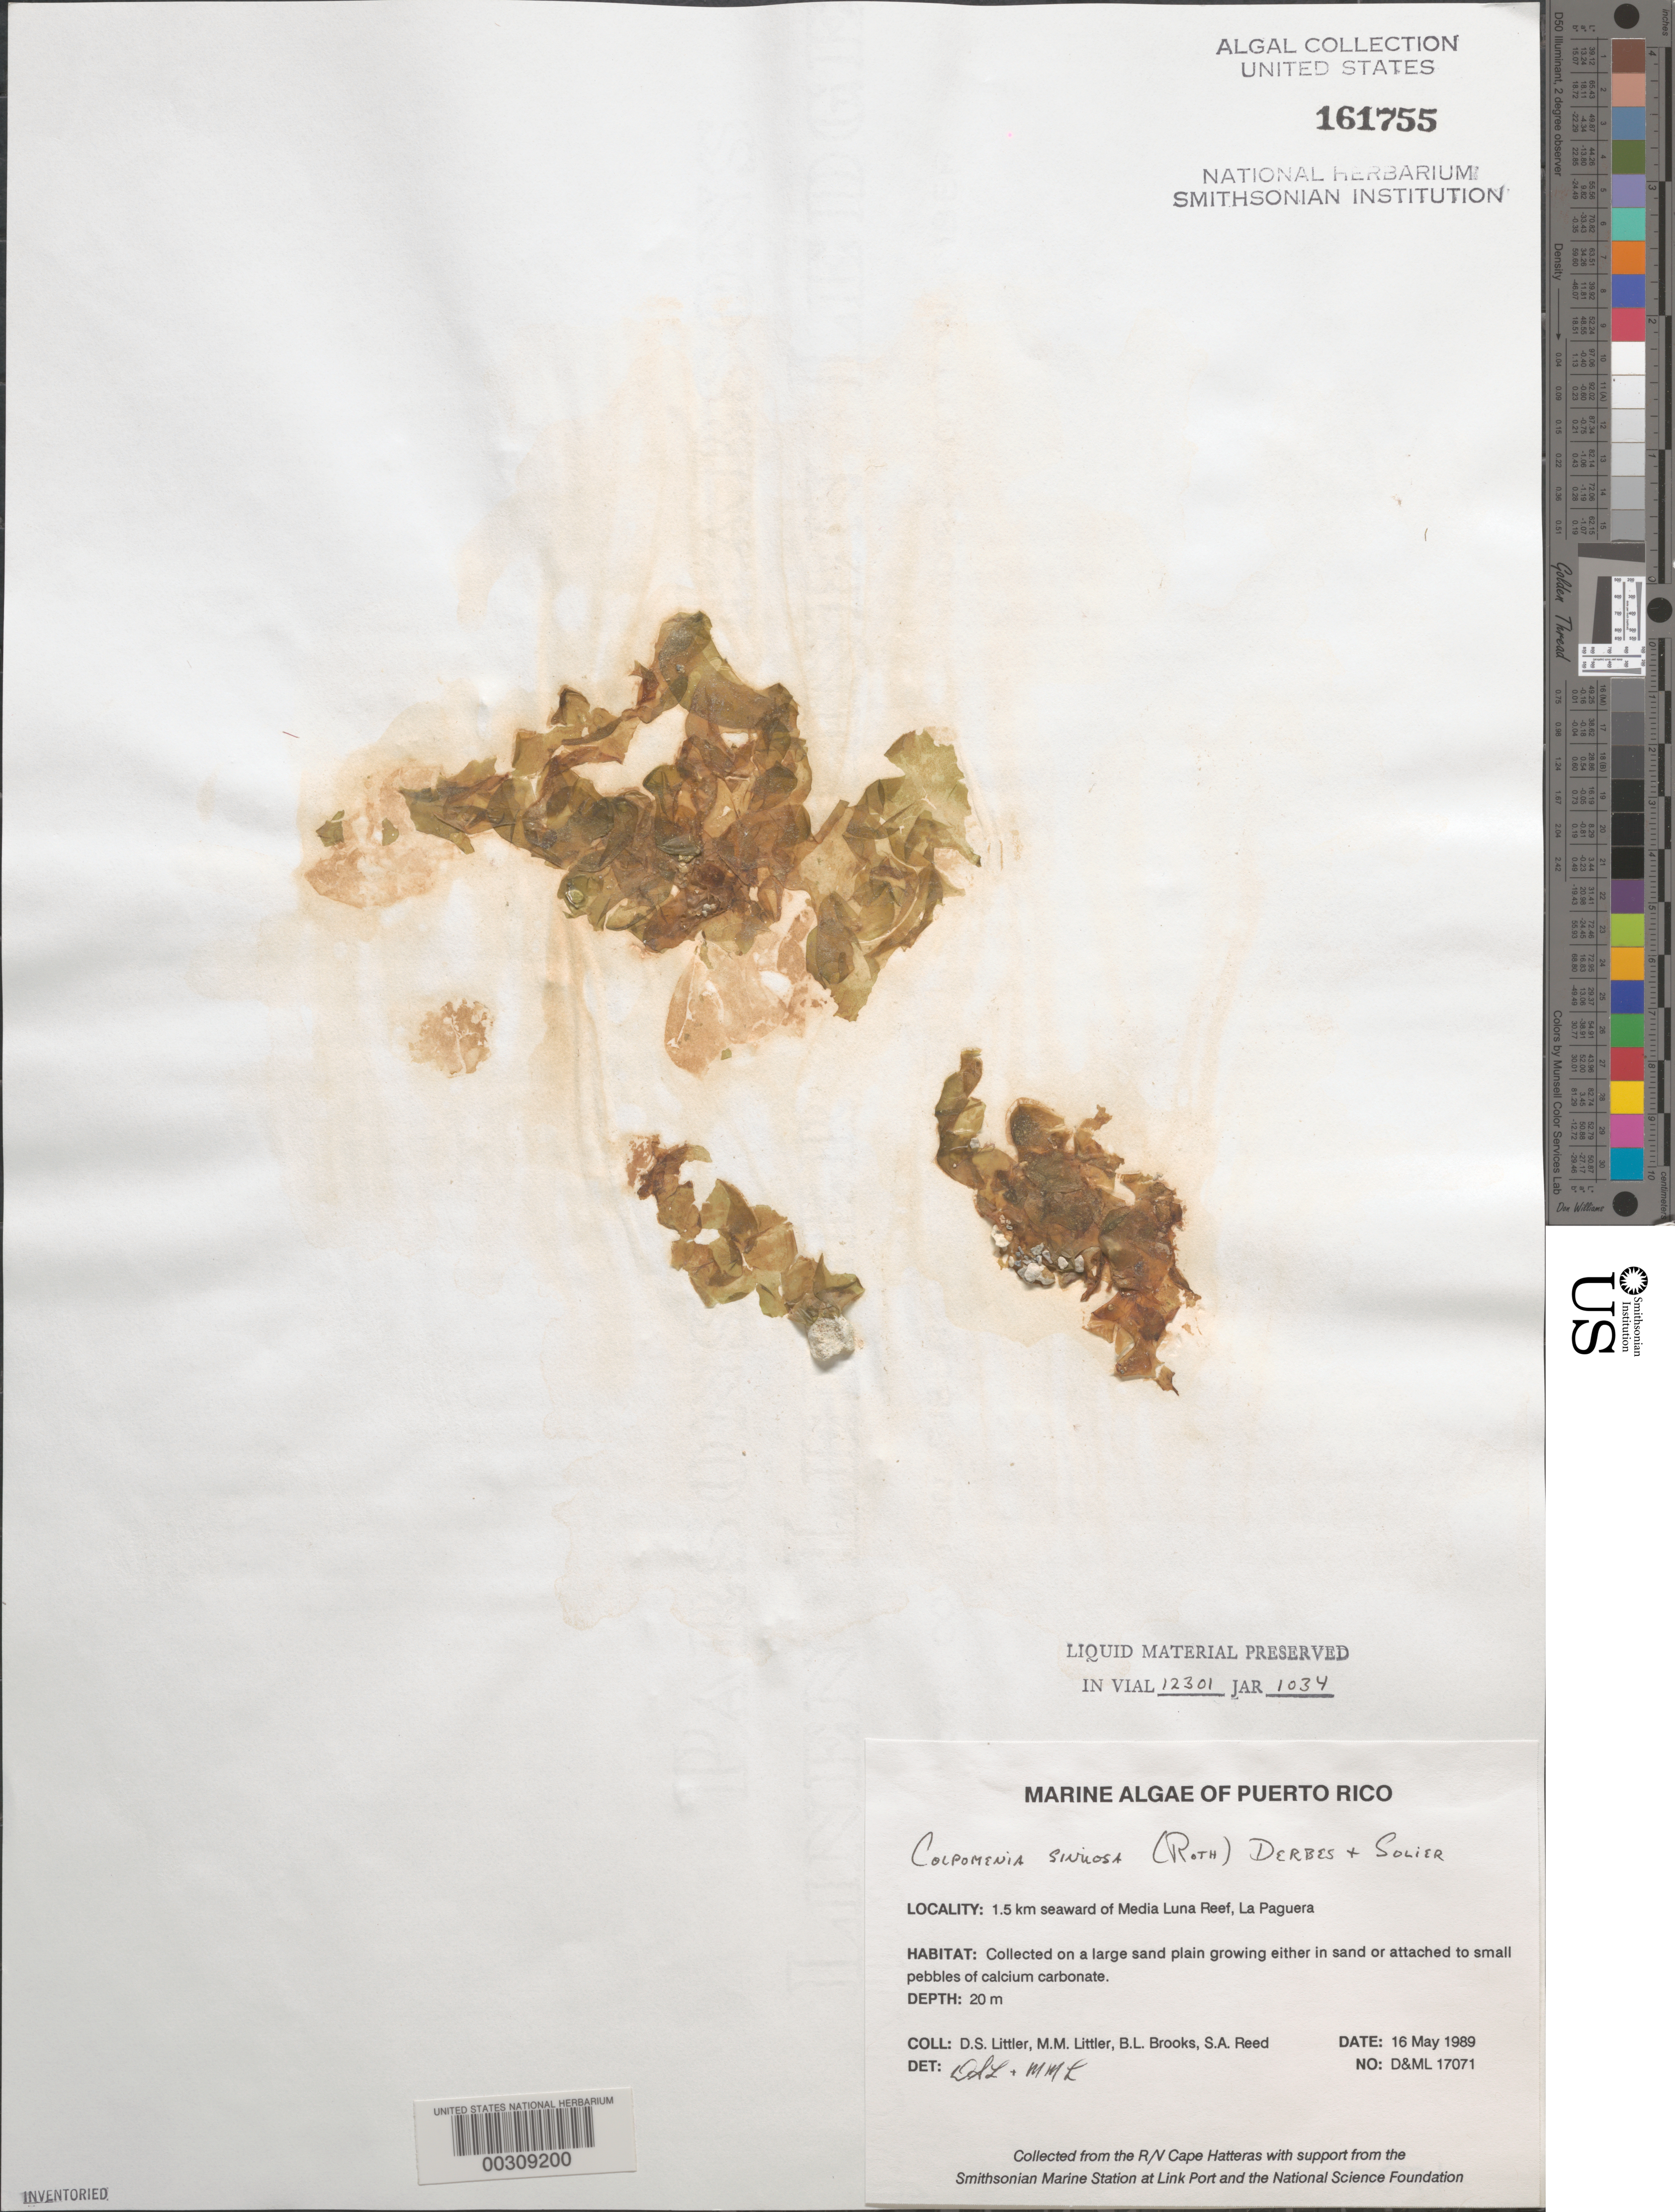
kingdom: Chromista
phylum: Ochrophyta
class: Phaeophyceae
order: Scytosiphonales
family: Scytosiphonaceae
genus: Colpomenia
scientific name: Colpomenia sinuosa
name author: (K. Mert. ex Roth) Derbes & Solier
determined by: Littler, D. S.; Littler, M. M.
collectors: D. S. Littler, M. M. Littler, B. Brooks & S. Reed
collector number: D&ML 17071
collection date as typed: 16 May 1989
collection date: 1989-05-16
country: Puerto Rico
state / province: Lajas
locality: La Parguera, 1.5 km seaward of Media Luna Reef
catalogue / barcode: US 161755